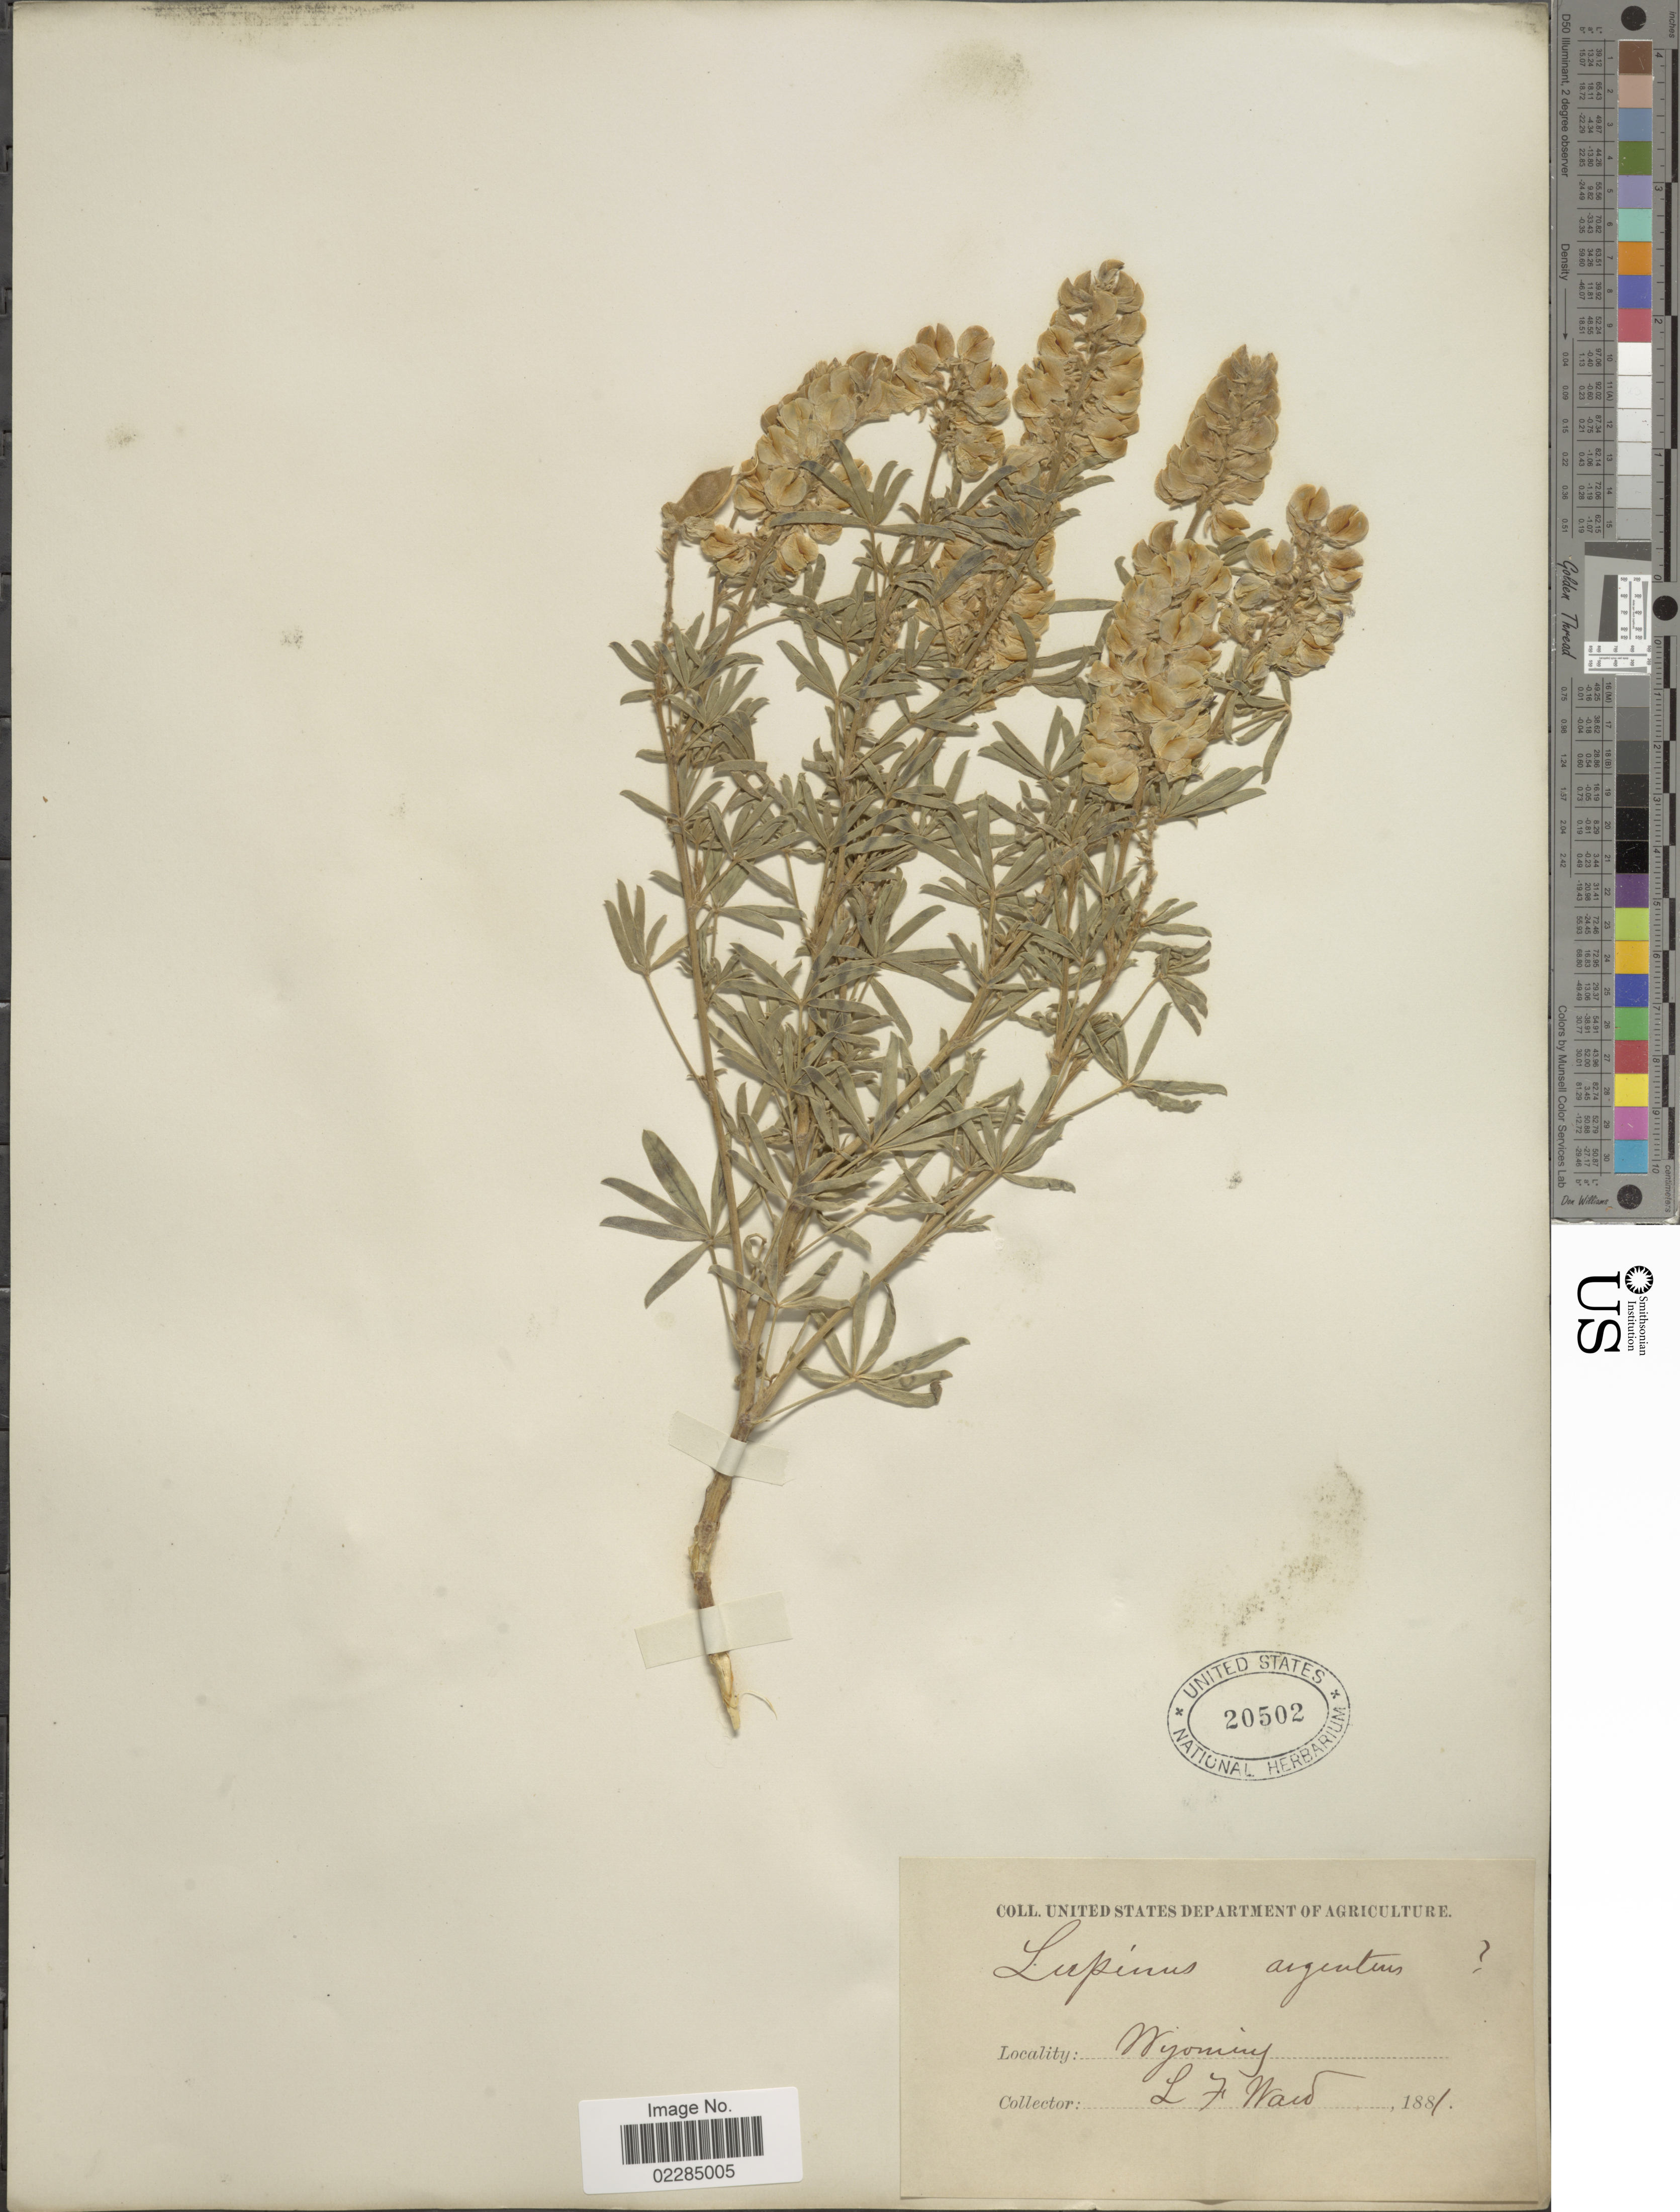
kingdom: Plantae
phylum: Tracheophyta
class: Magnoliopsida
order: Fabales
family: Fabaceae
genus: Lupinus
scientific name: Lupinus decumbens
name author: Torr.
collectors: L. Ward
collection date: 1881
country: United States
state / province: Wyoming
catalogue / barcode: US 20502